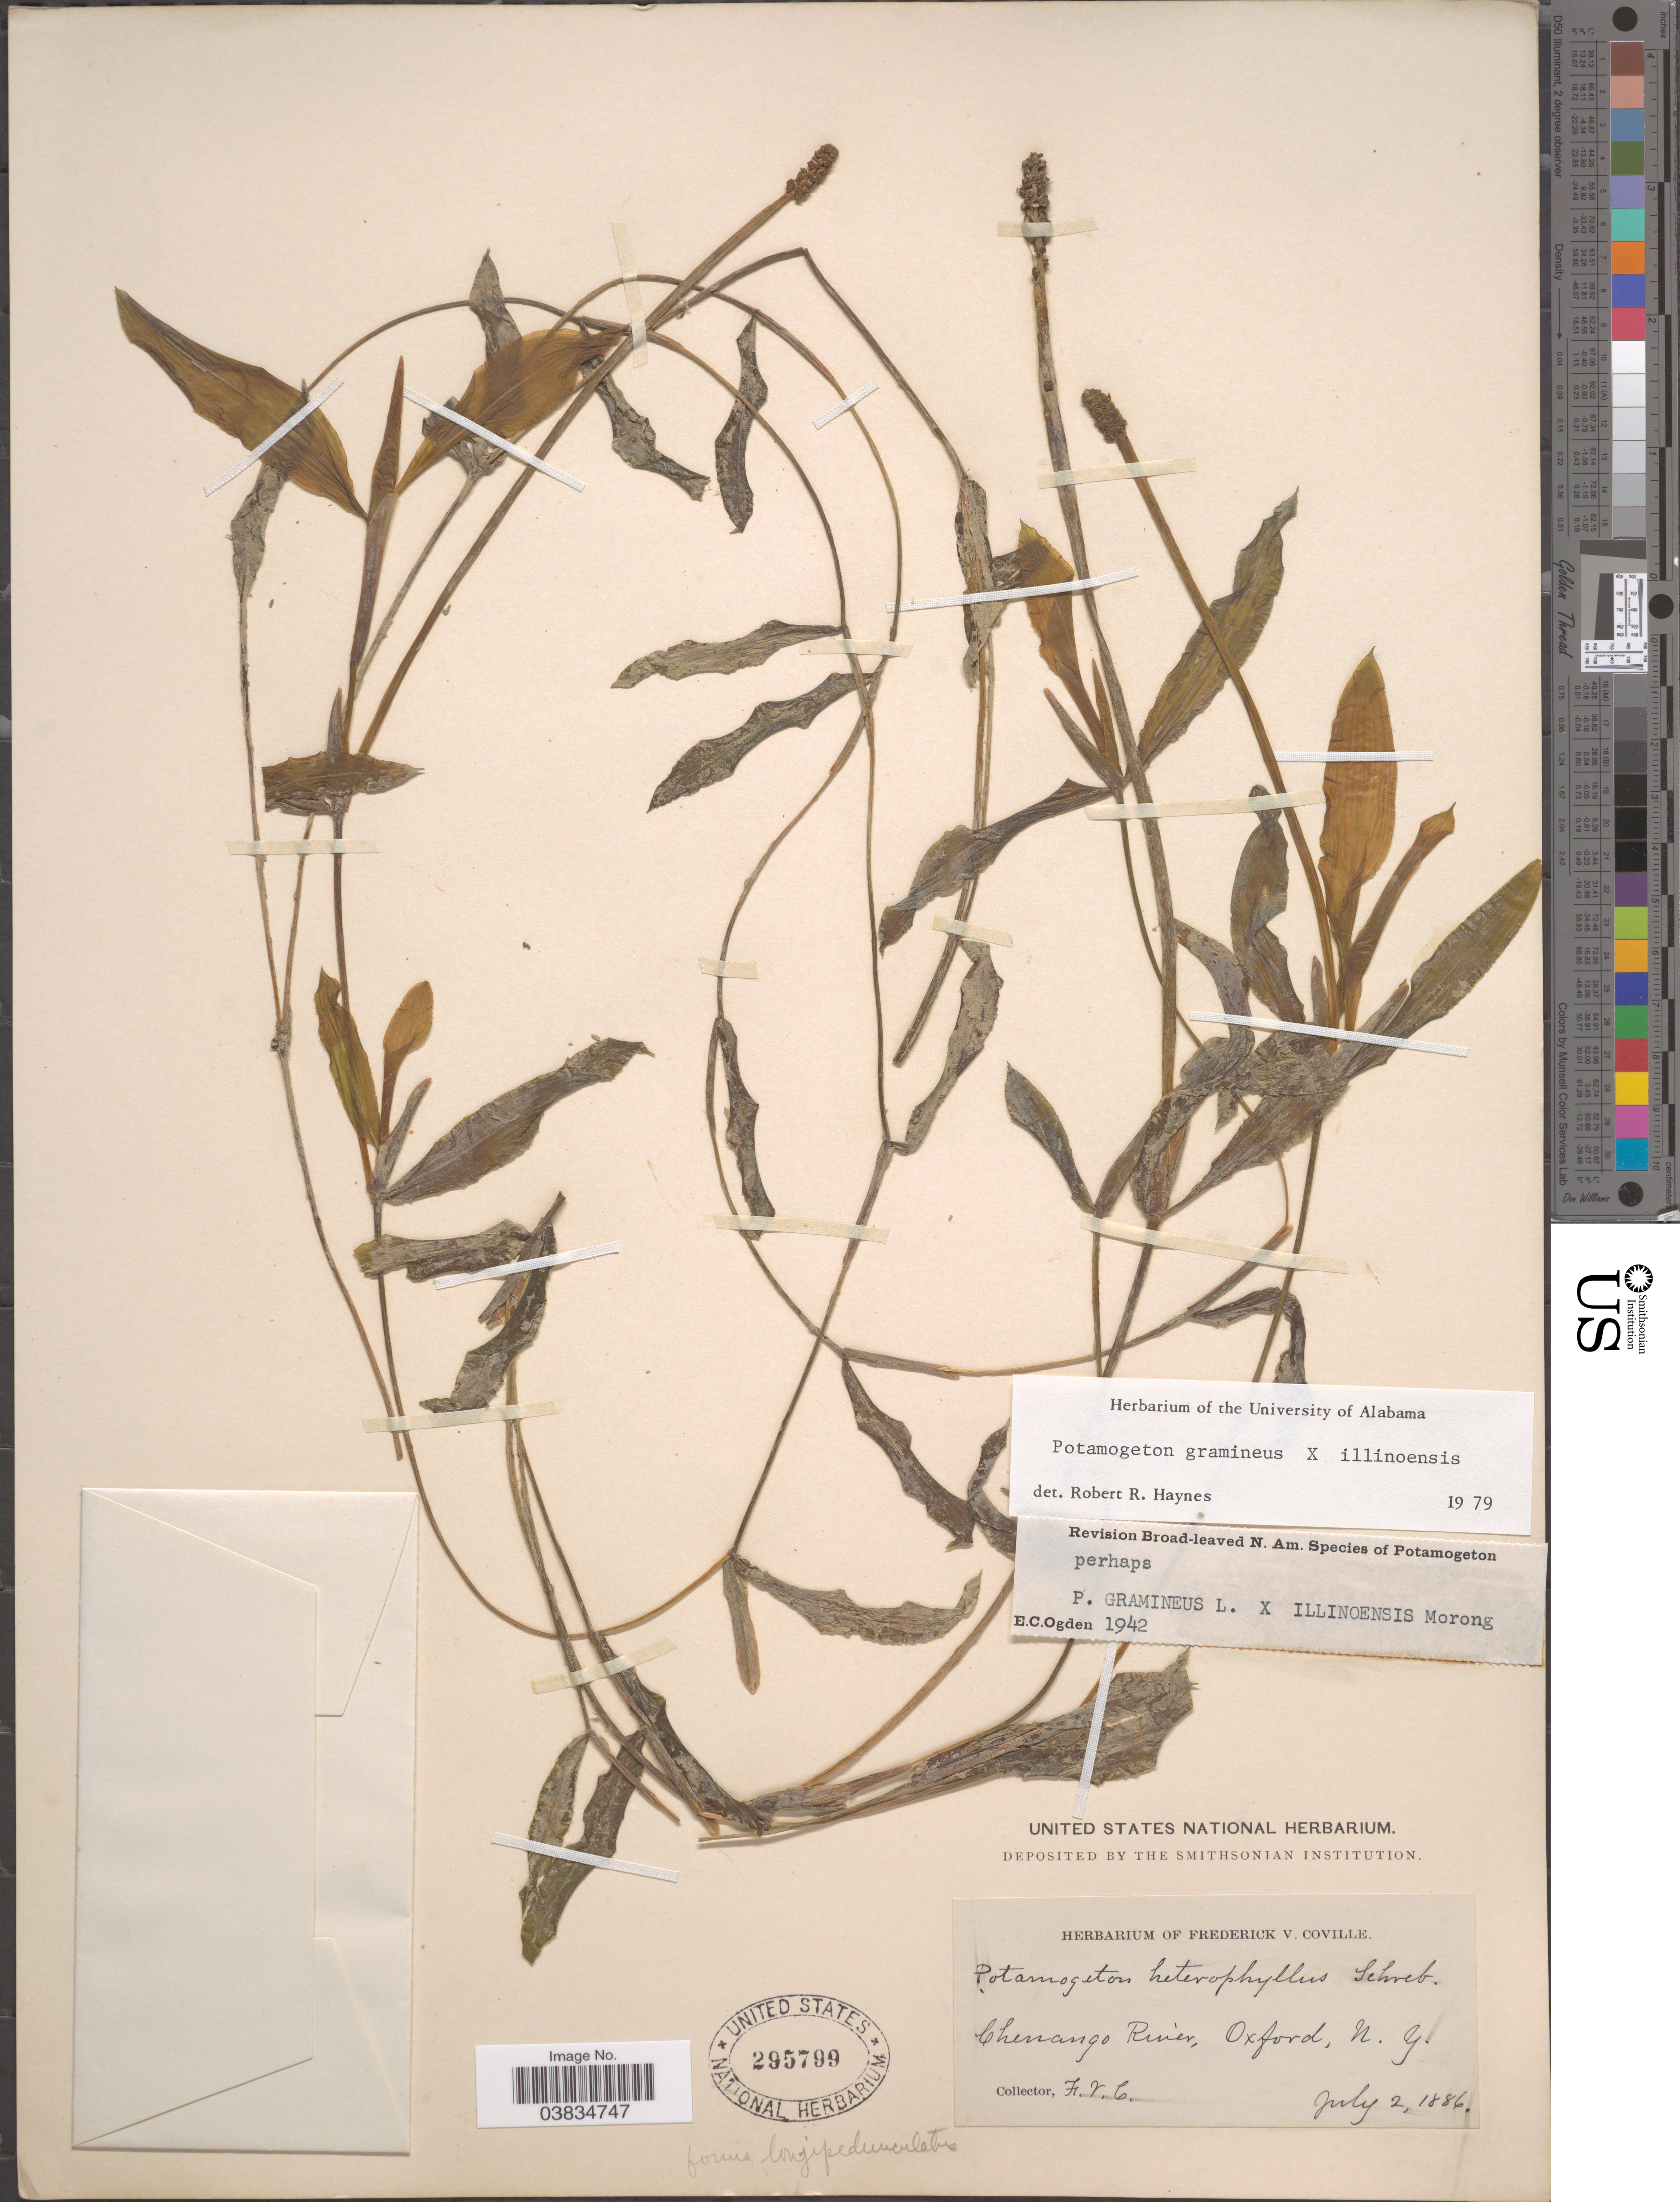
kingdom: Plantae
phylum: Tracheophyta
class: Liliopsida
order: Alismatales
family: Potamogetonaceae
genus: Potamogeton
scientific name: Potamogeton gramineus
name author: L.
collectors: F. V. Coville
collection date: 1886-07-02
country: United States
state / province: New York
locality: Chenango River, Oxford.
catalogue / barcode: US 295799